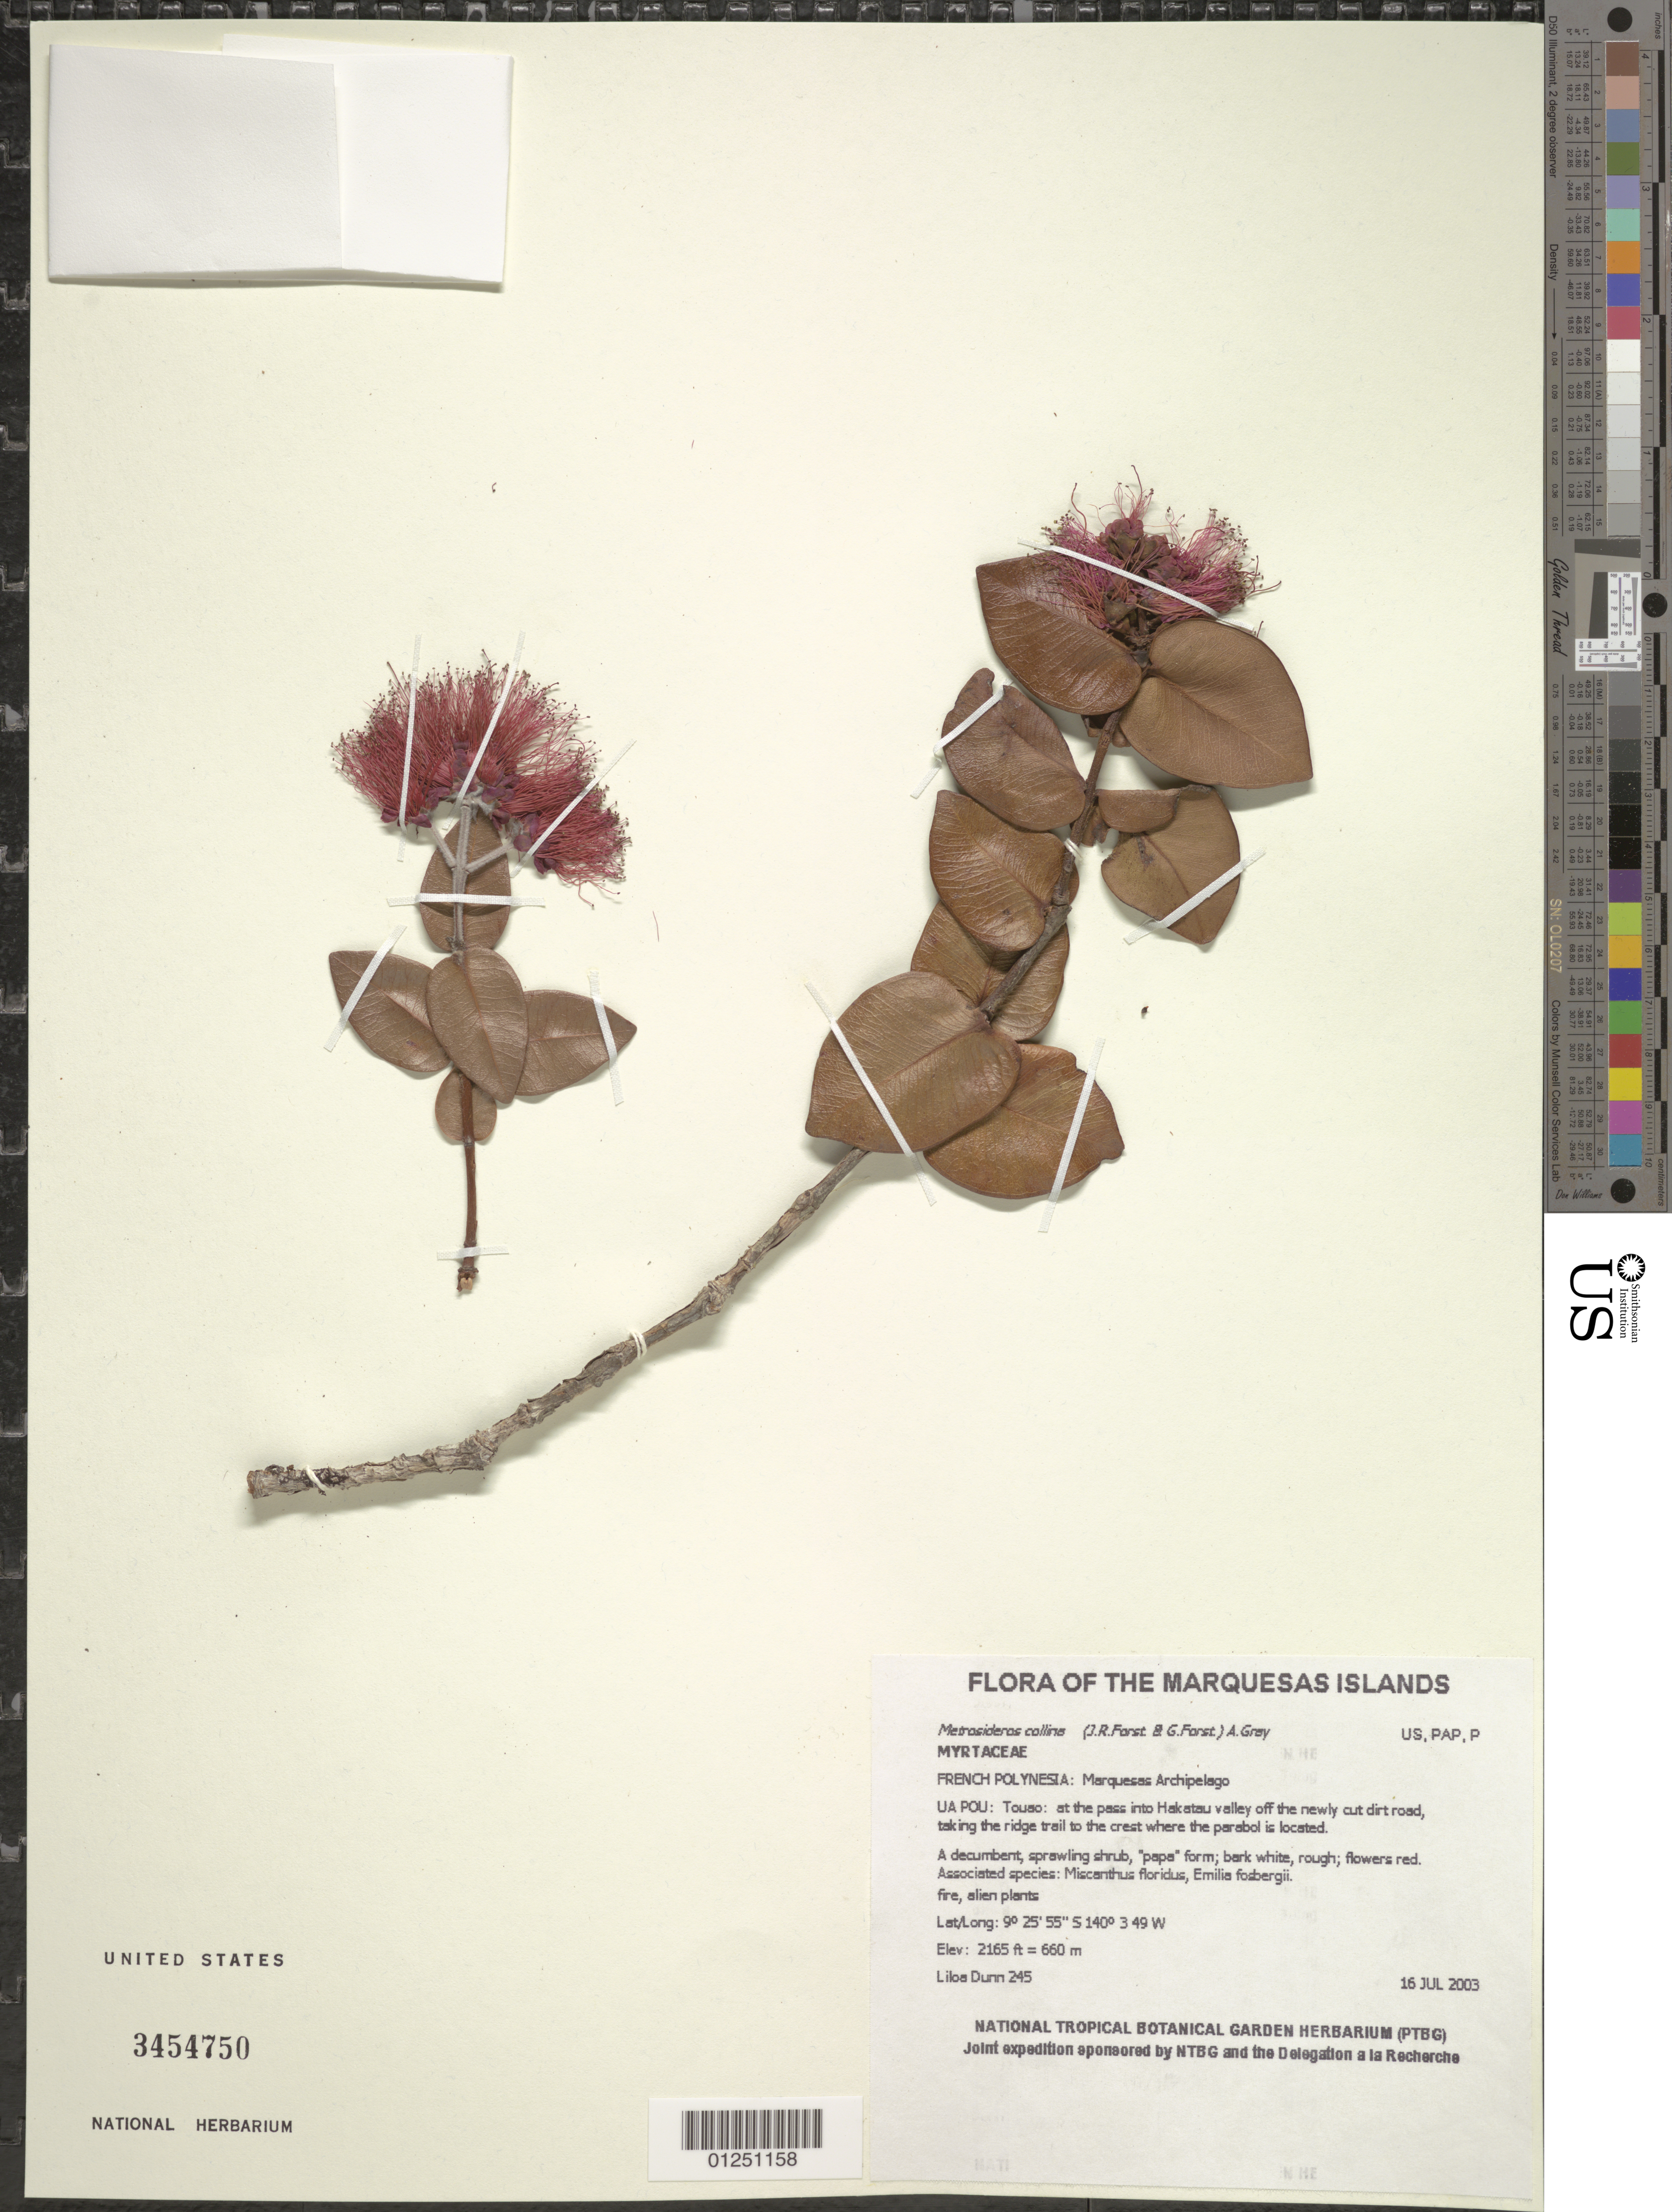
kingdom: Plantae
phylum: Tracheophyta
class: Magnoliopsida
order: Myrtales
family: Myrtaceae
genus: Metrosideros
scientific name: Metrosideros collina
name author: (J.R. Forst. & G. Forst.) A. Gray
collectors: L. Dunn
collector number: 245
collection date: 2003-07-16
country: French Polynesia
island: Ua Pou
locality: Touao: at the pass into Hakatau valley off the newly cut dirt road, taking the ridge trail to the crest where the parabol is located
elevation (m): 660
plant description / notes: Fire, alien plants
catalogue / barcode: US 3454750